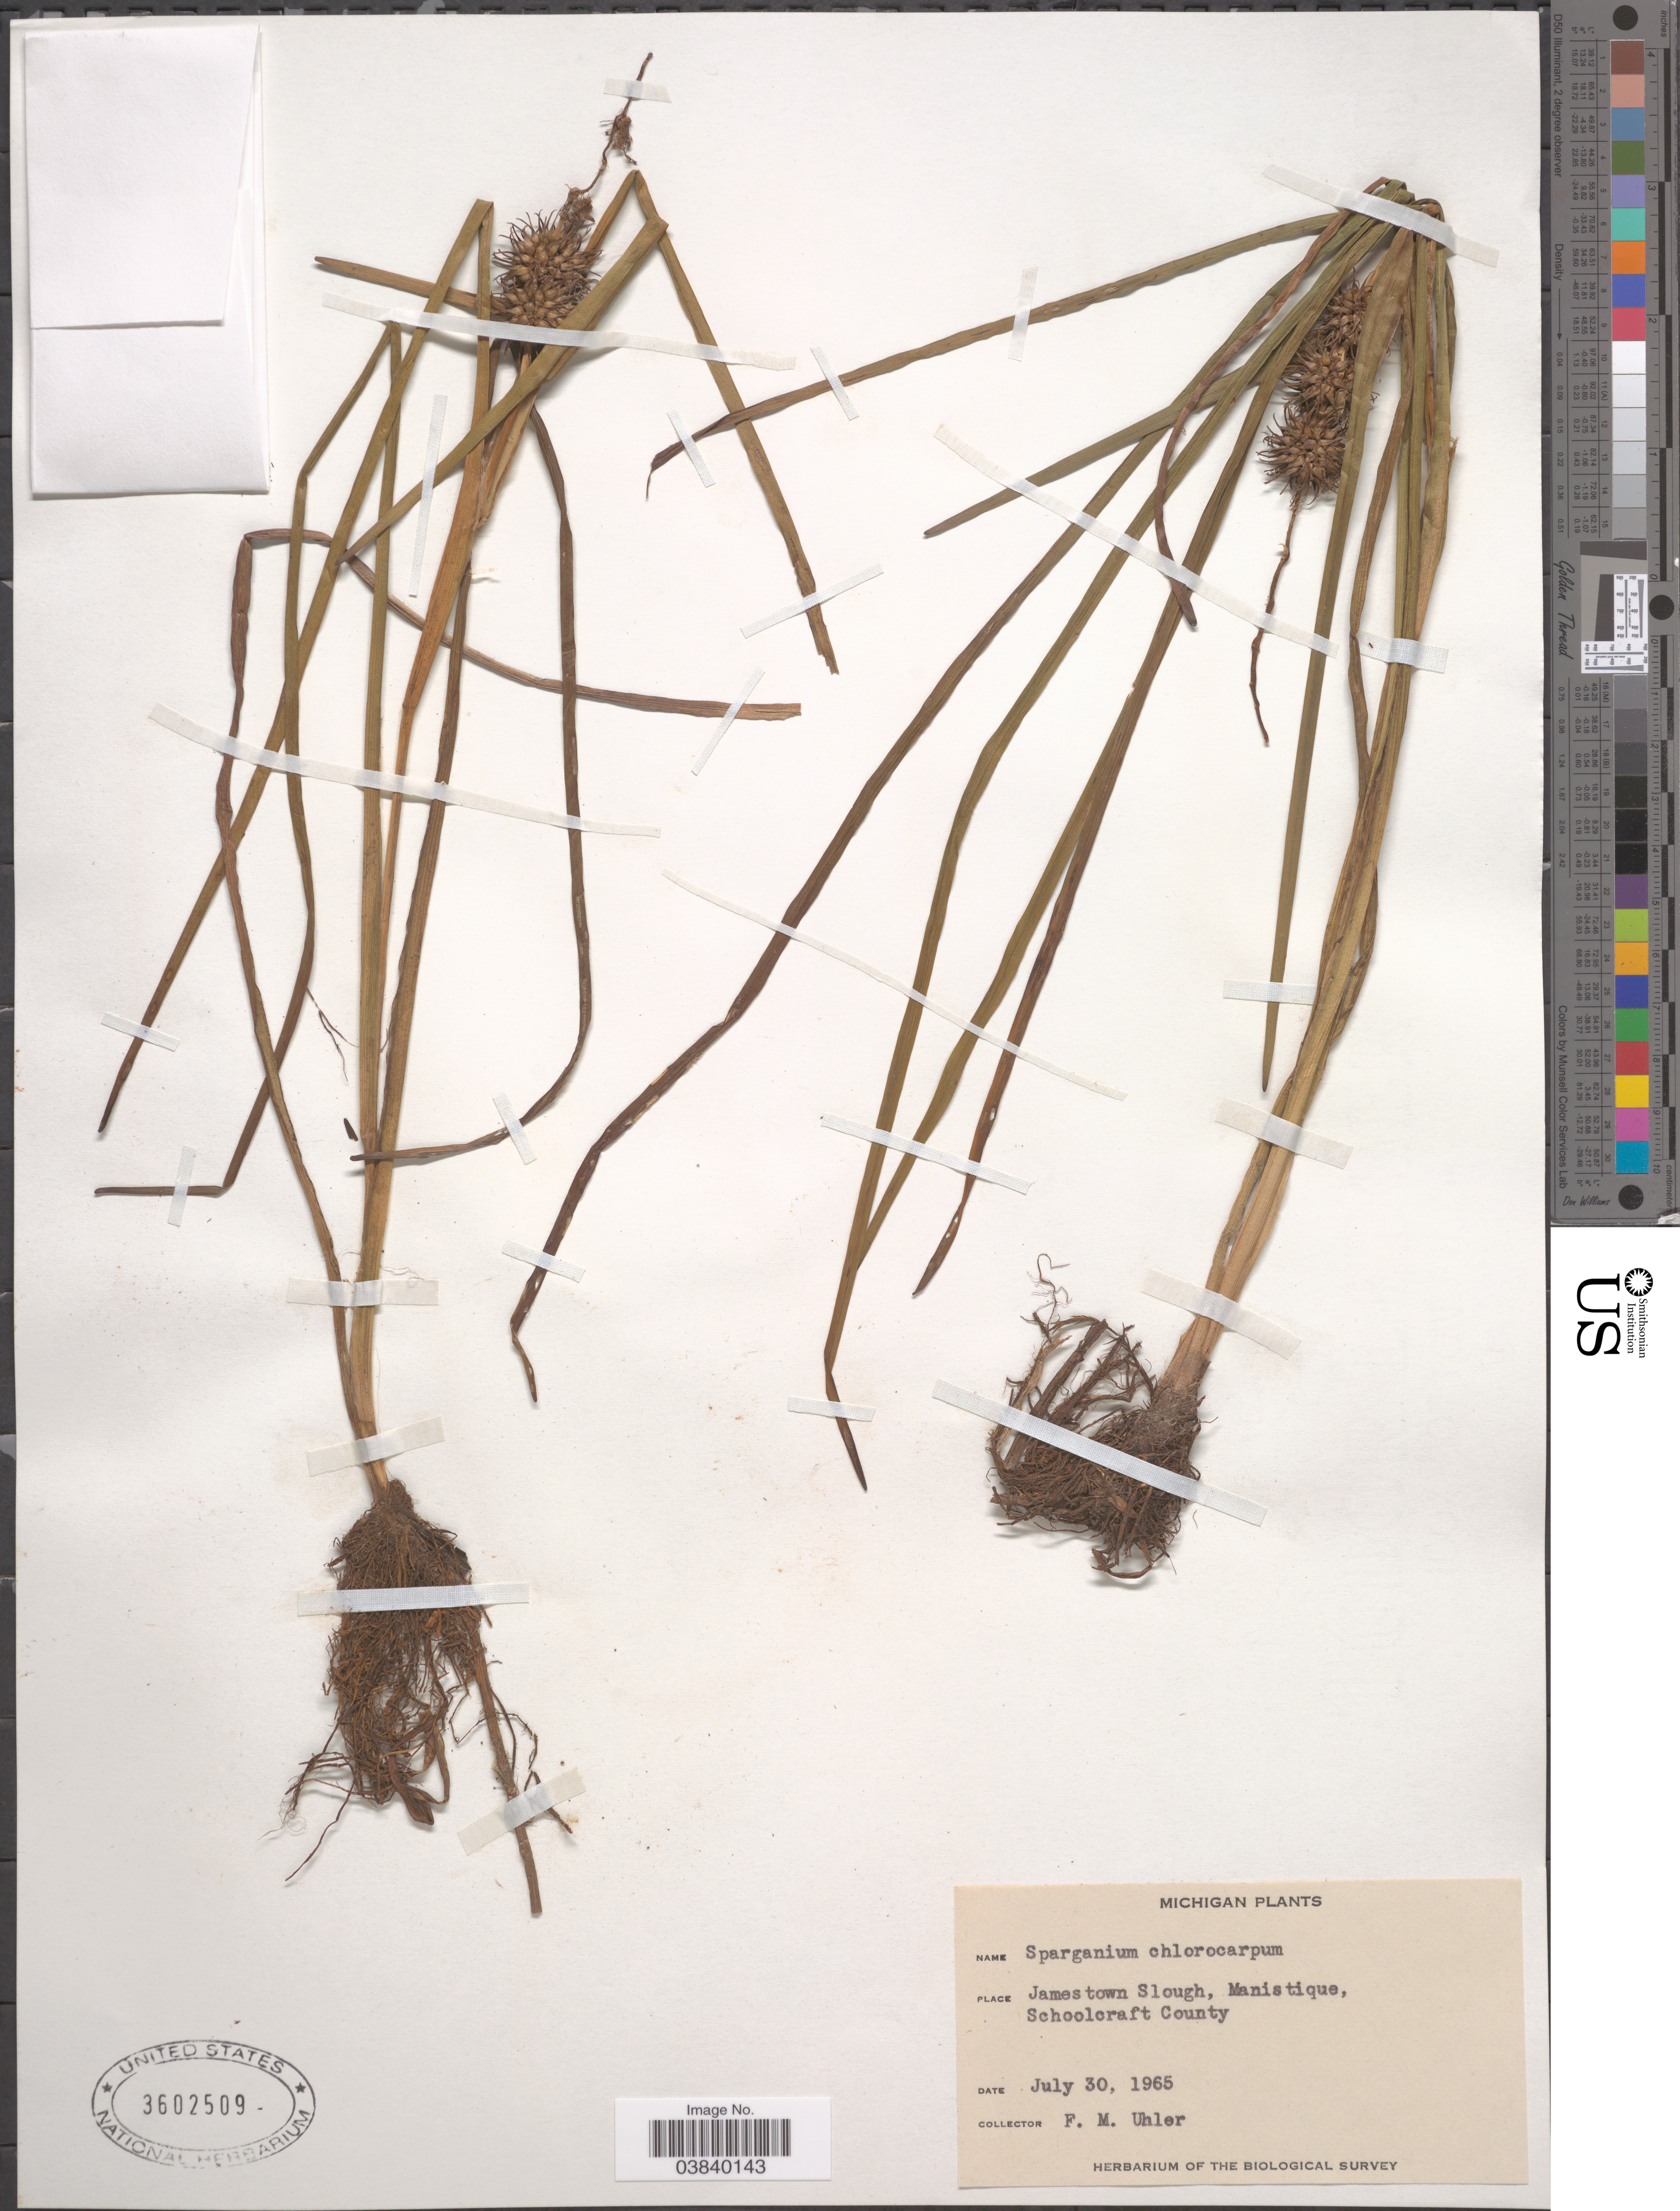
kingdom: Plantae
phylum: Tracheophyta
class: Liliopsida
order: Poales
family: Typhaceae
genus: Sparganium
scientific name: Sparganium chlorocarpum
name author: Rydb.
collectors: F. M. Uhler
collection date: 1965-07-30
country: United States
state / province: Michigan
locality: Jamestown Slough, Manistique, Schoolcraft County.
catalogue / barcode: US 3602509